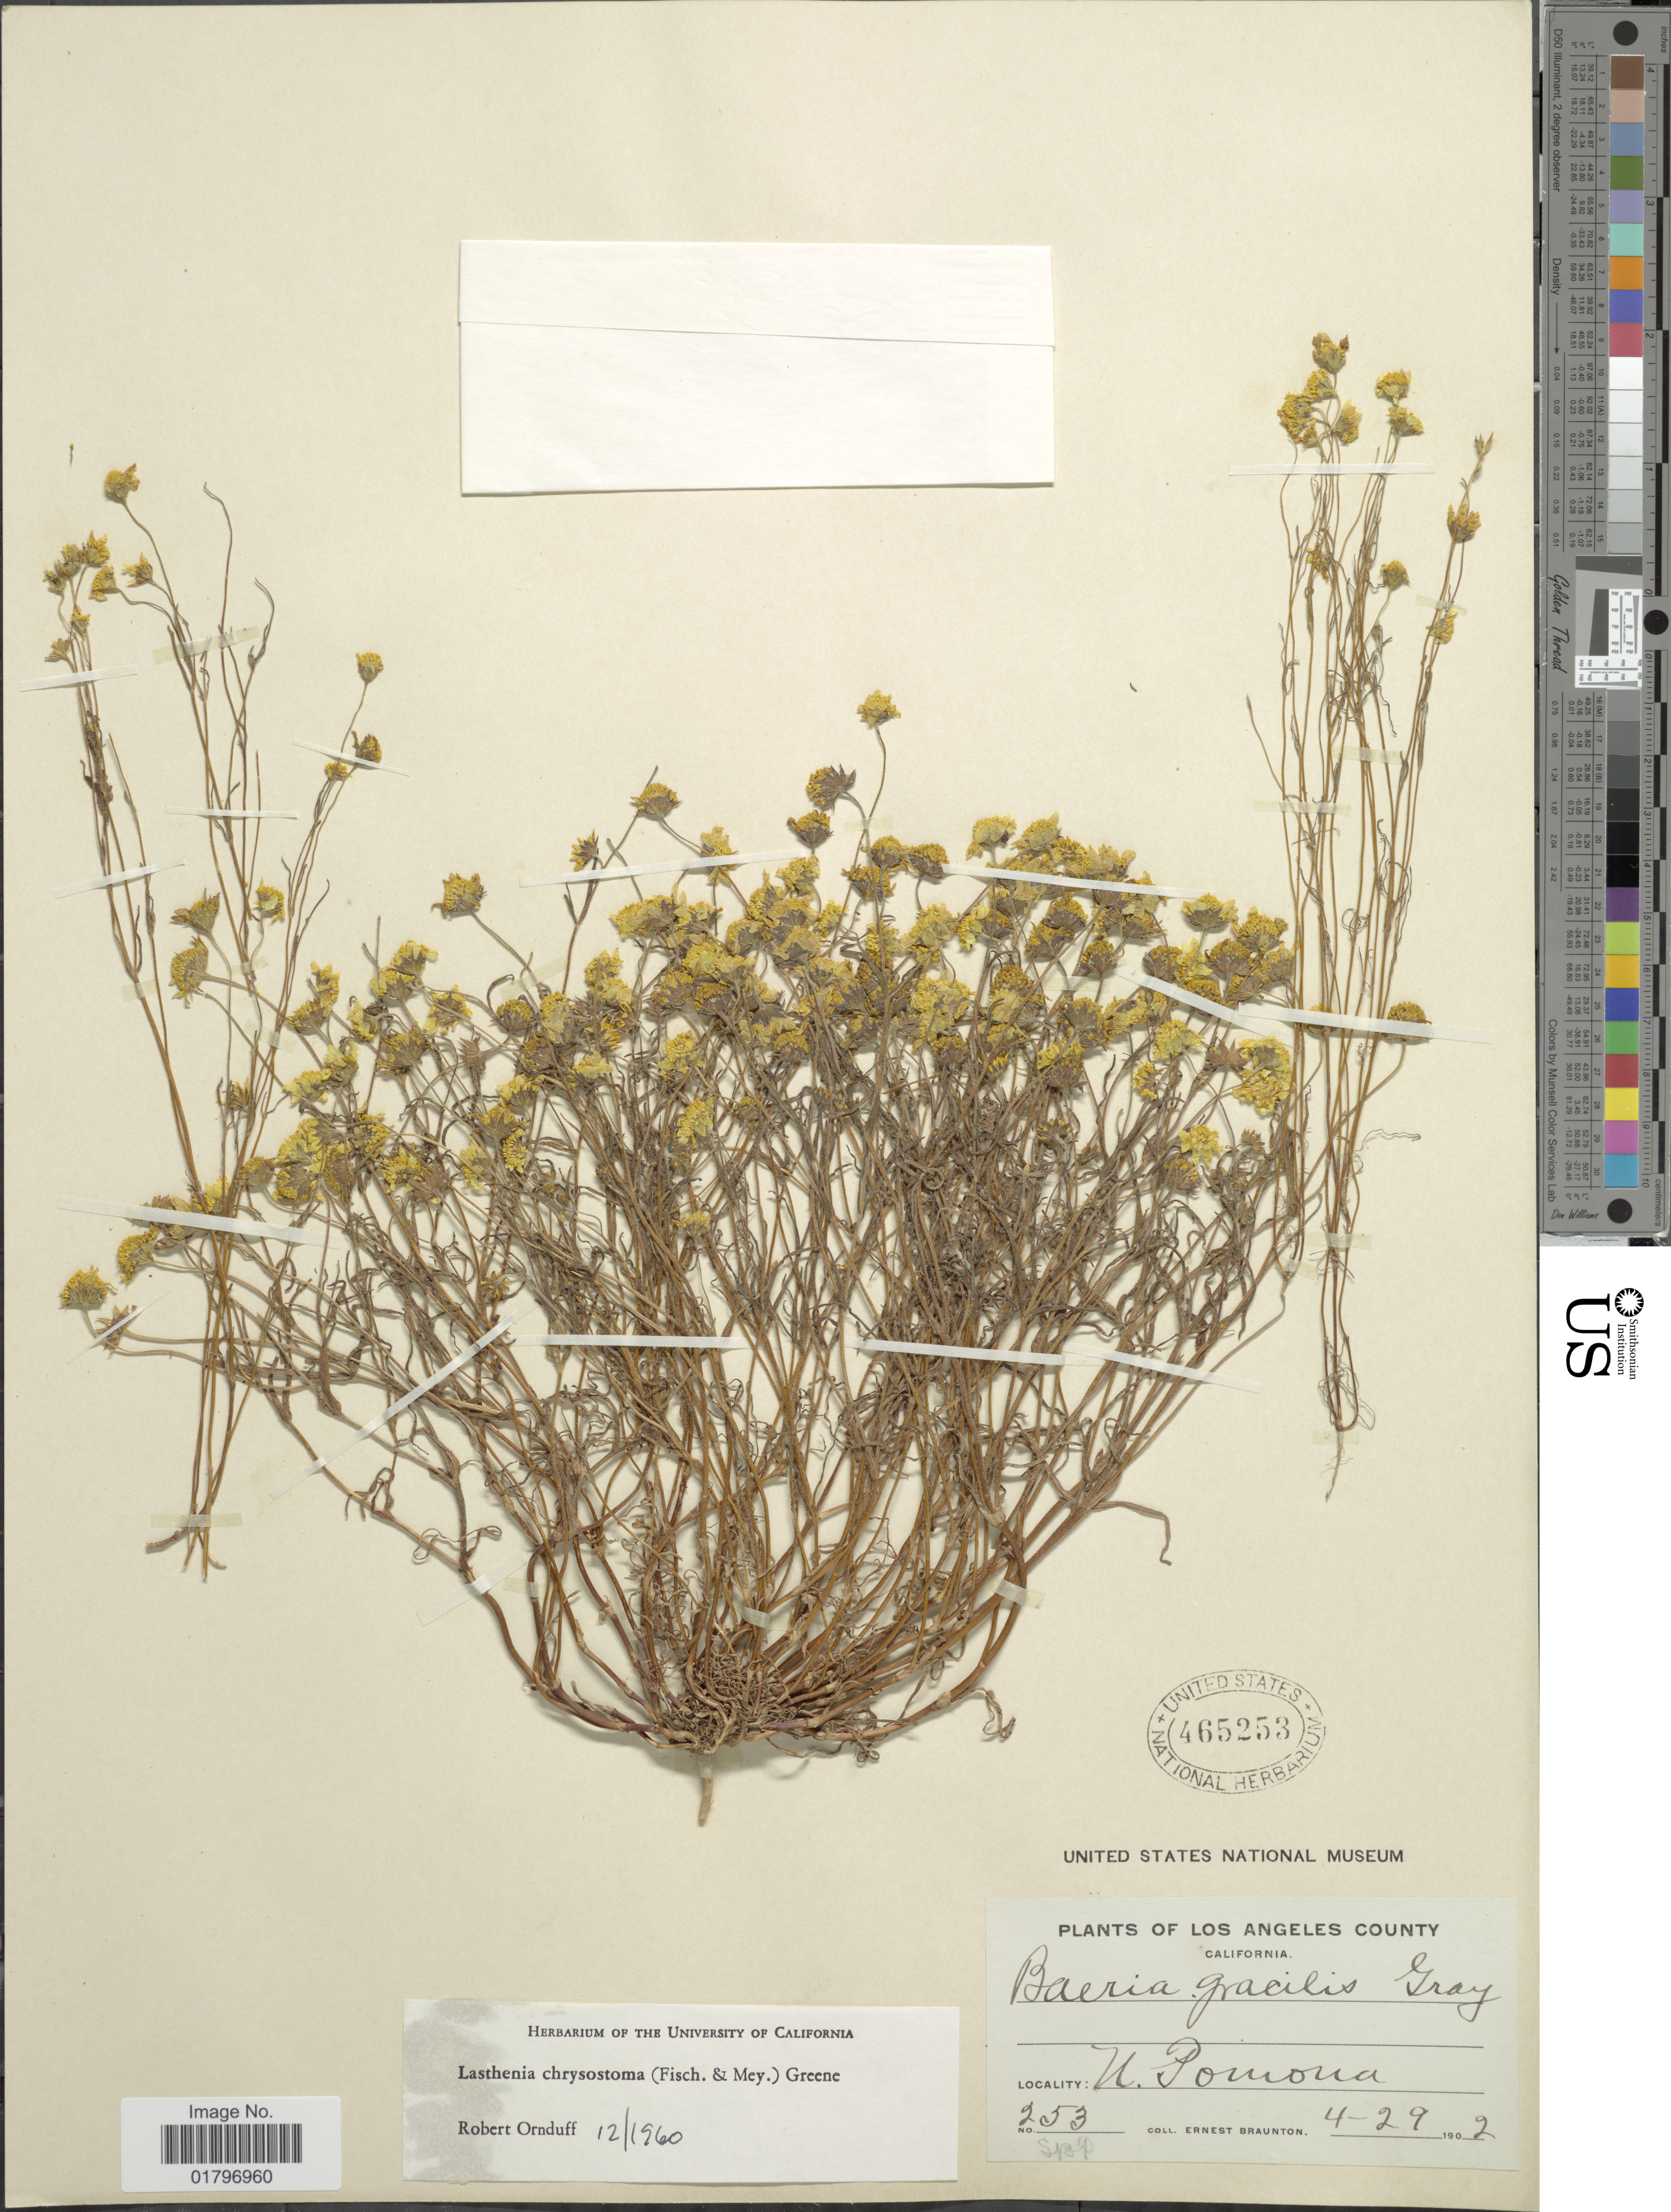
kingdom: Plantae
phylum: Tracheophyta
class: Magnoliopsida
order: Asterales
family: Asteraceae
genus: Lasthenia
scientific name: Lasthenia chrysostoma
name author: (Fisch. & C.A. Mey.) Greene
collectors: E. Braunton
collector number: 253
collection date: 1902-04-29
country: United States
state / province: California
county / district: Los Angeles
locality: Los Angeles County. N. Pomona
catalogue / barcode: US 465253